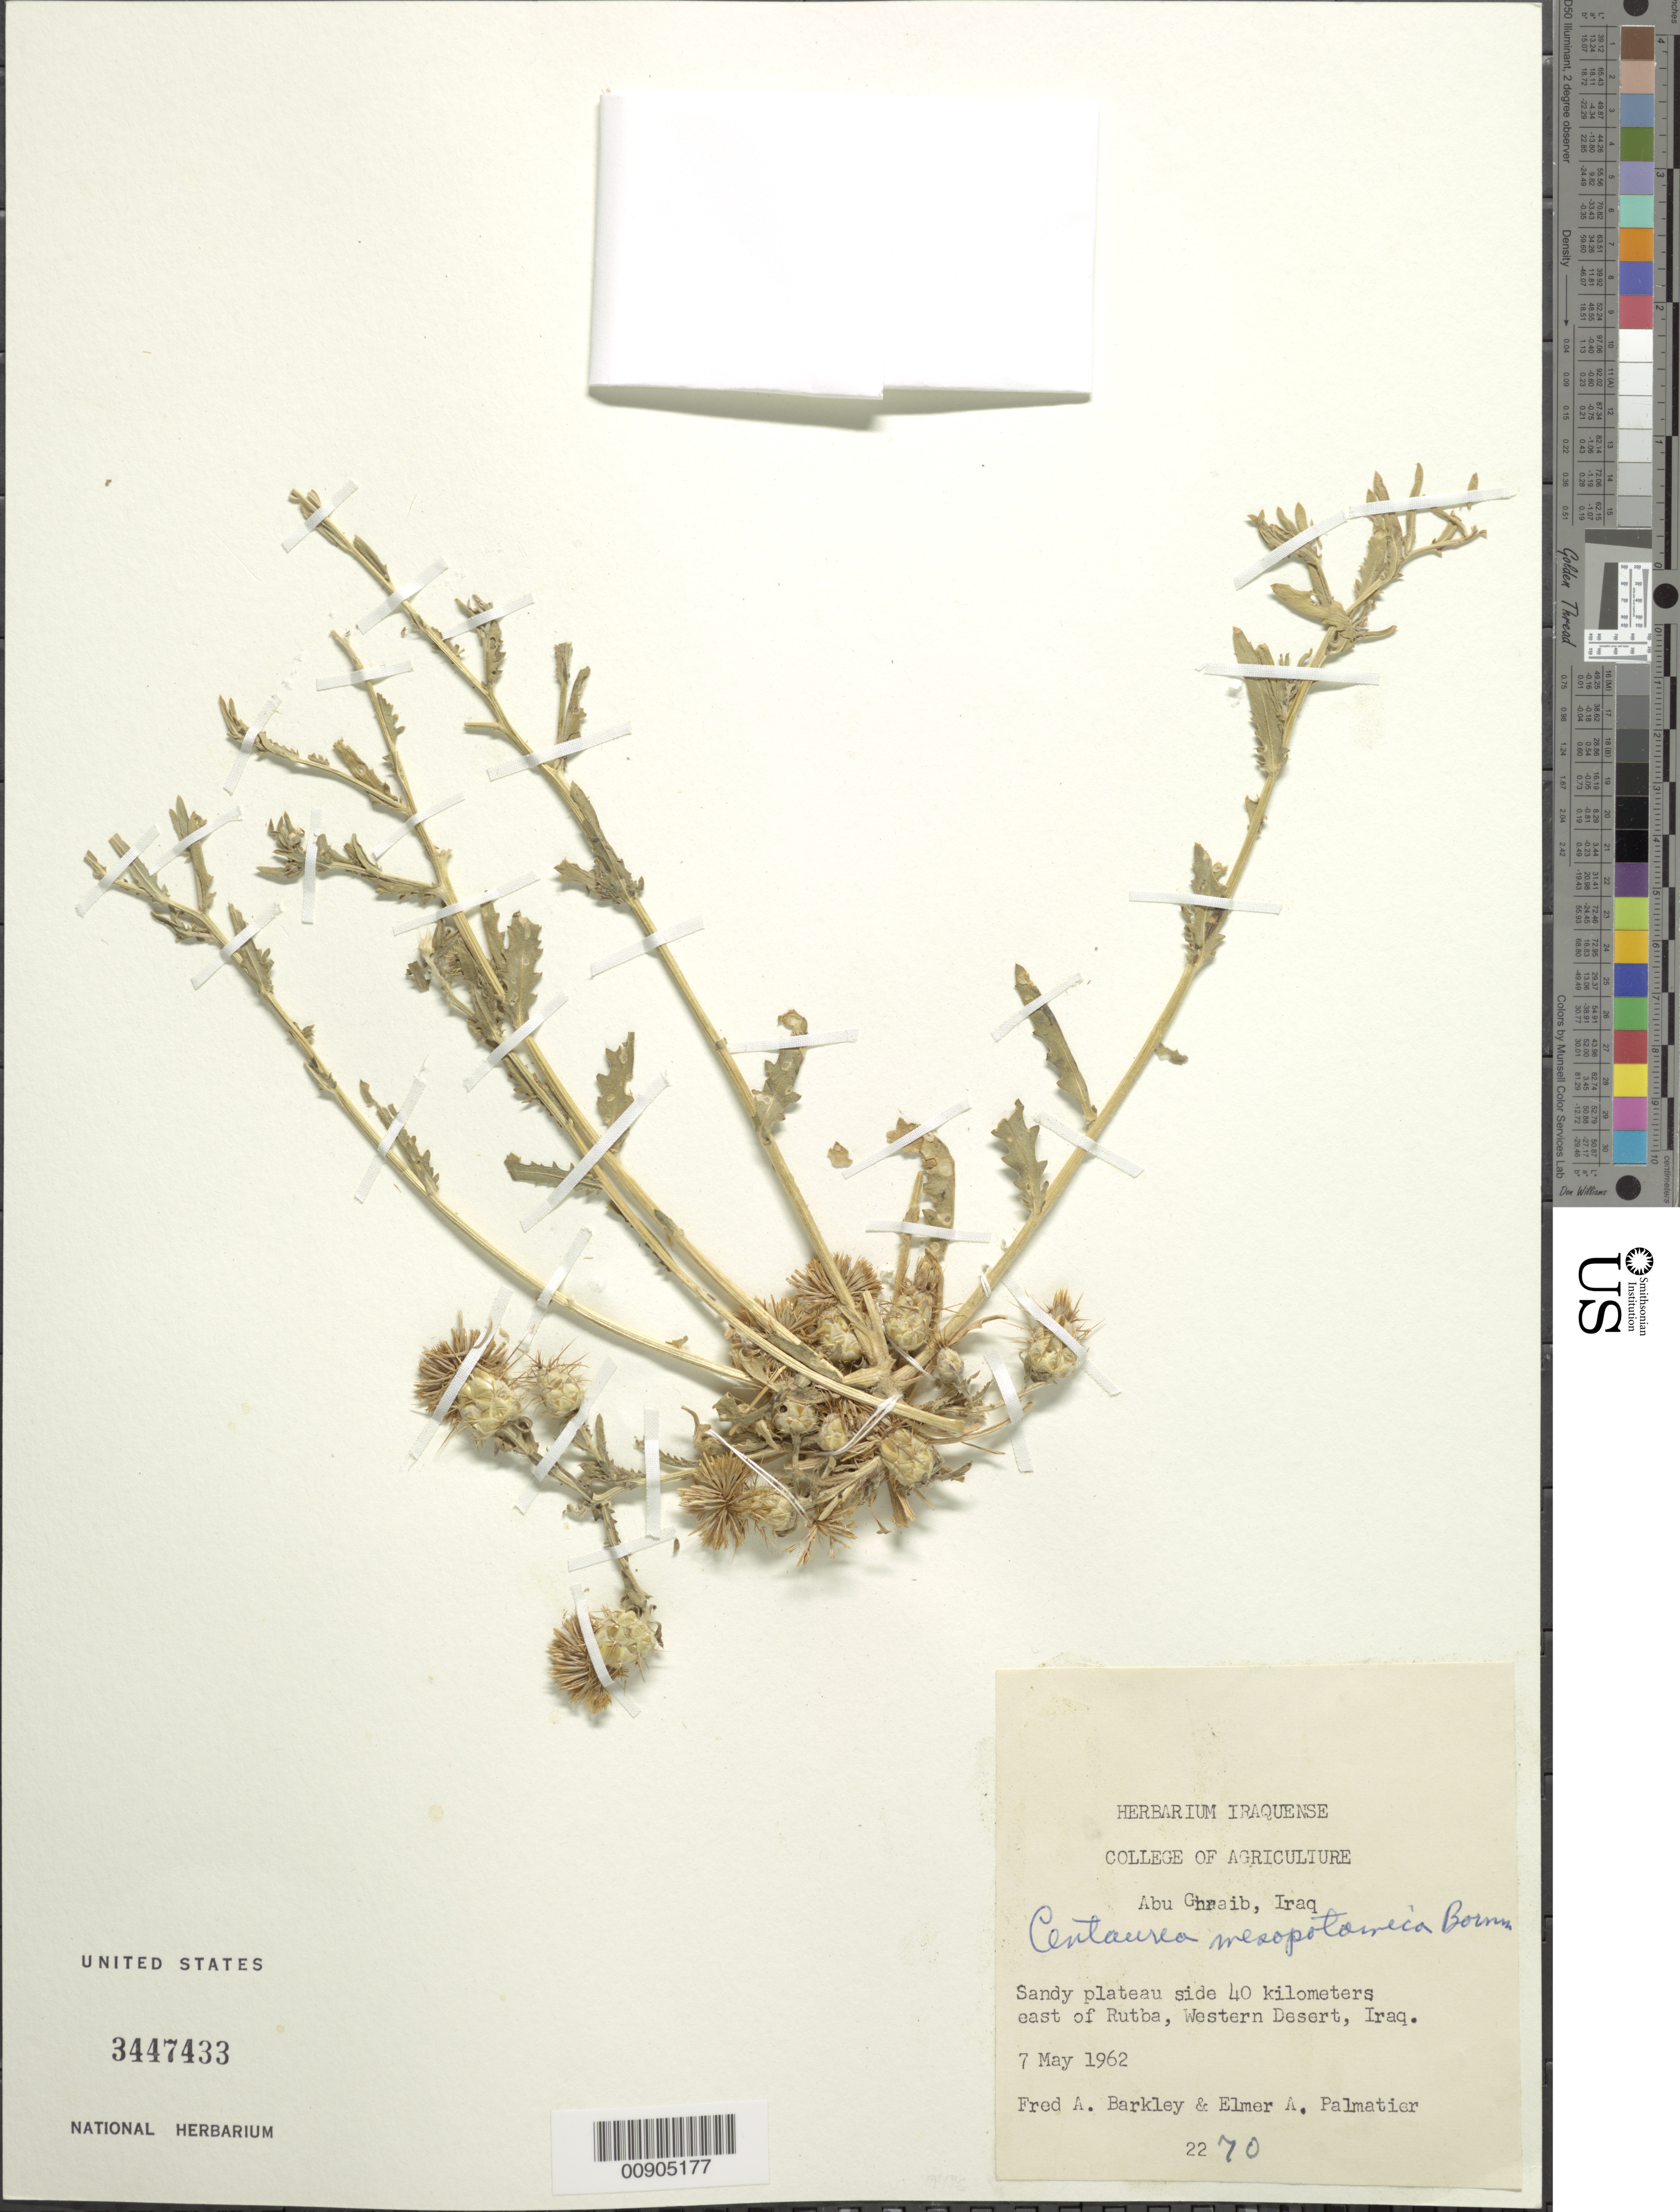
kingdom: Plantae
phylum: Tracheophyta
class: Magnoliopsida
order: Asterales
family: Asteraceae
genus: Centaurea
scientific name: Centaurea mesopotamica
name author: Bornm.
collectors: F. A. Barkley & E. Palmatier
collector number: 2270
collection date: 1962-05-07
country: Iraq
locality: Abu Gharaib, 40 km E of Rutba, Western Desert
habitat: Sandy plateau side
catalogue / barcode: US 3447433